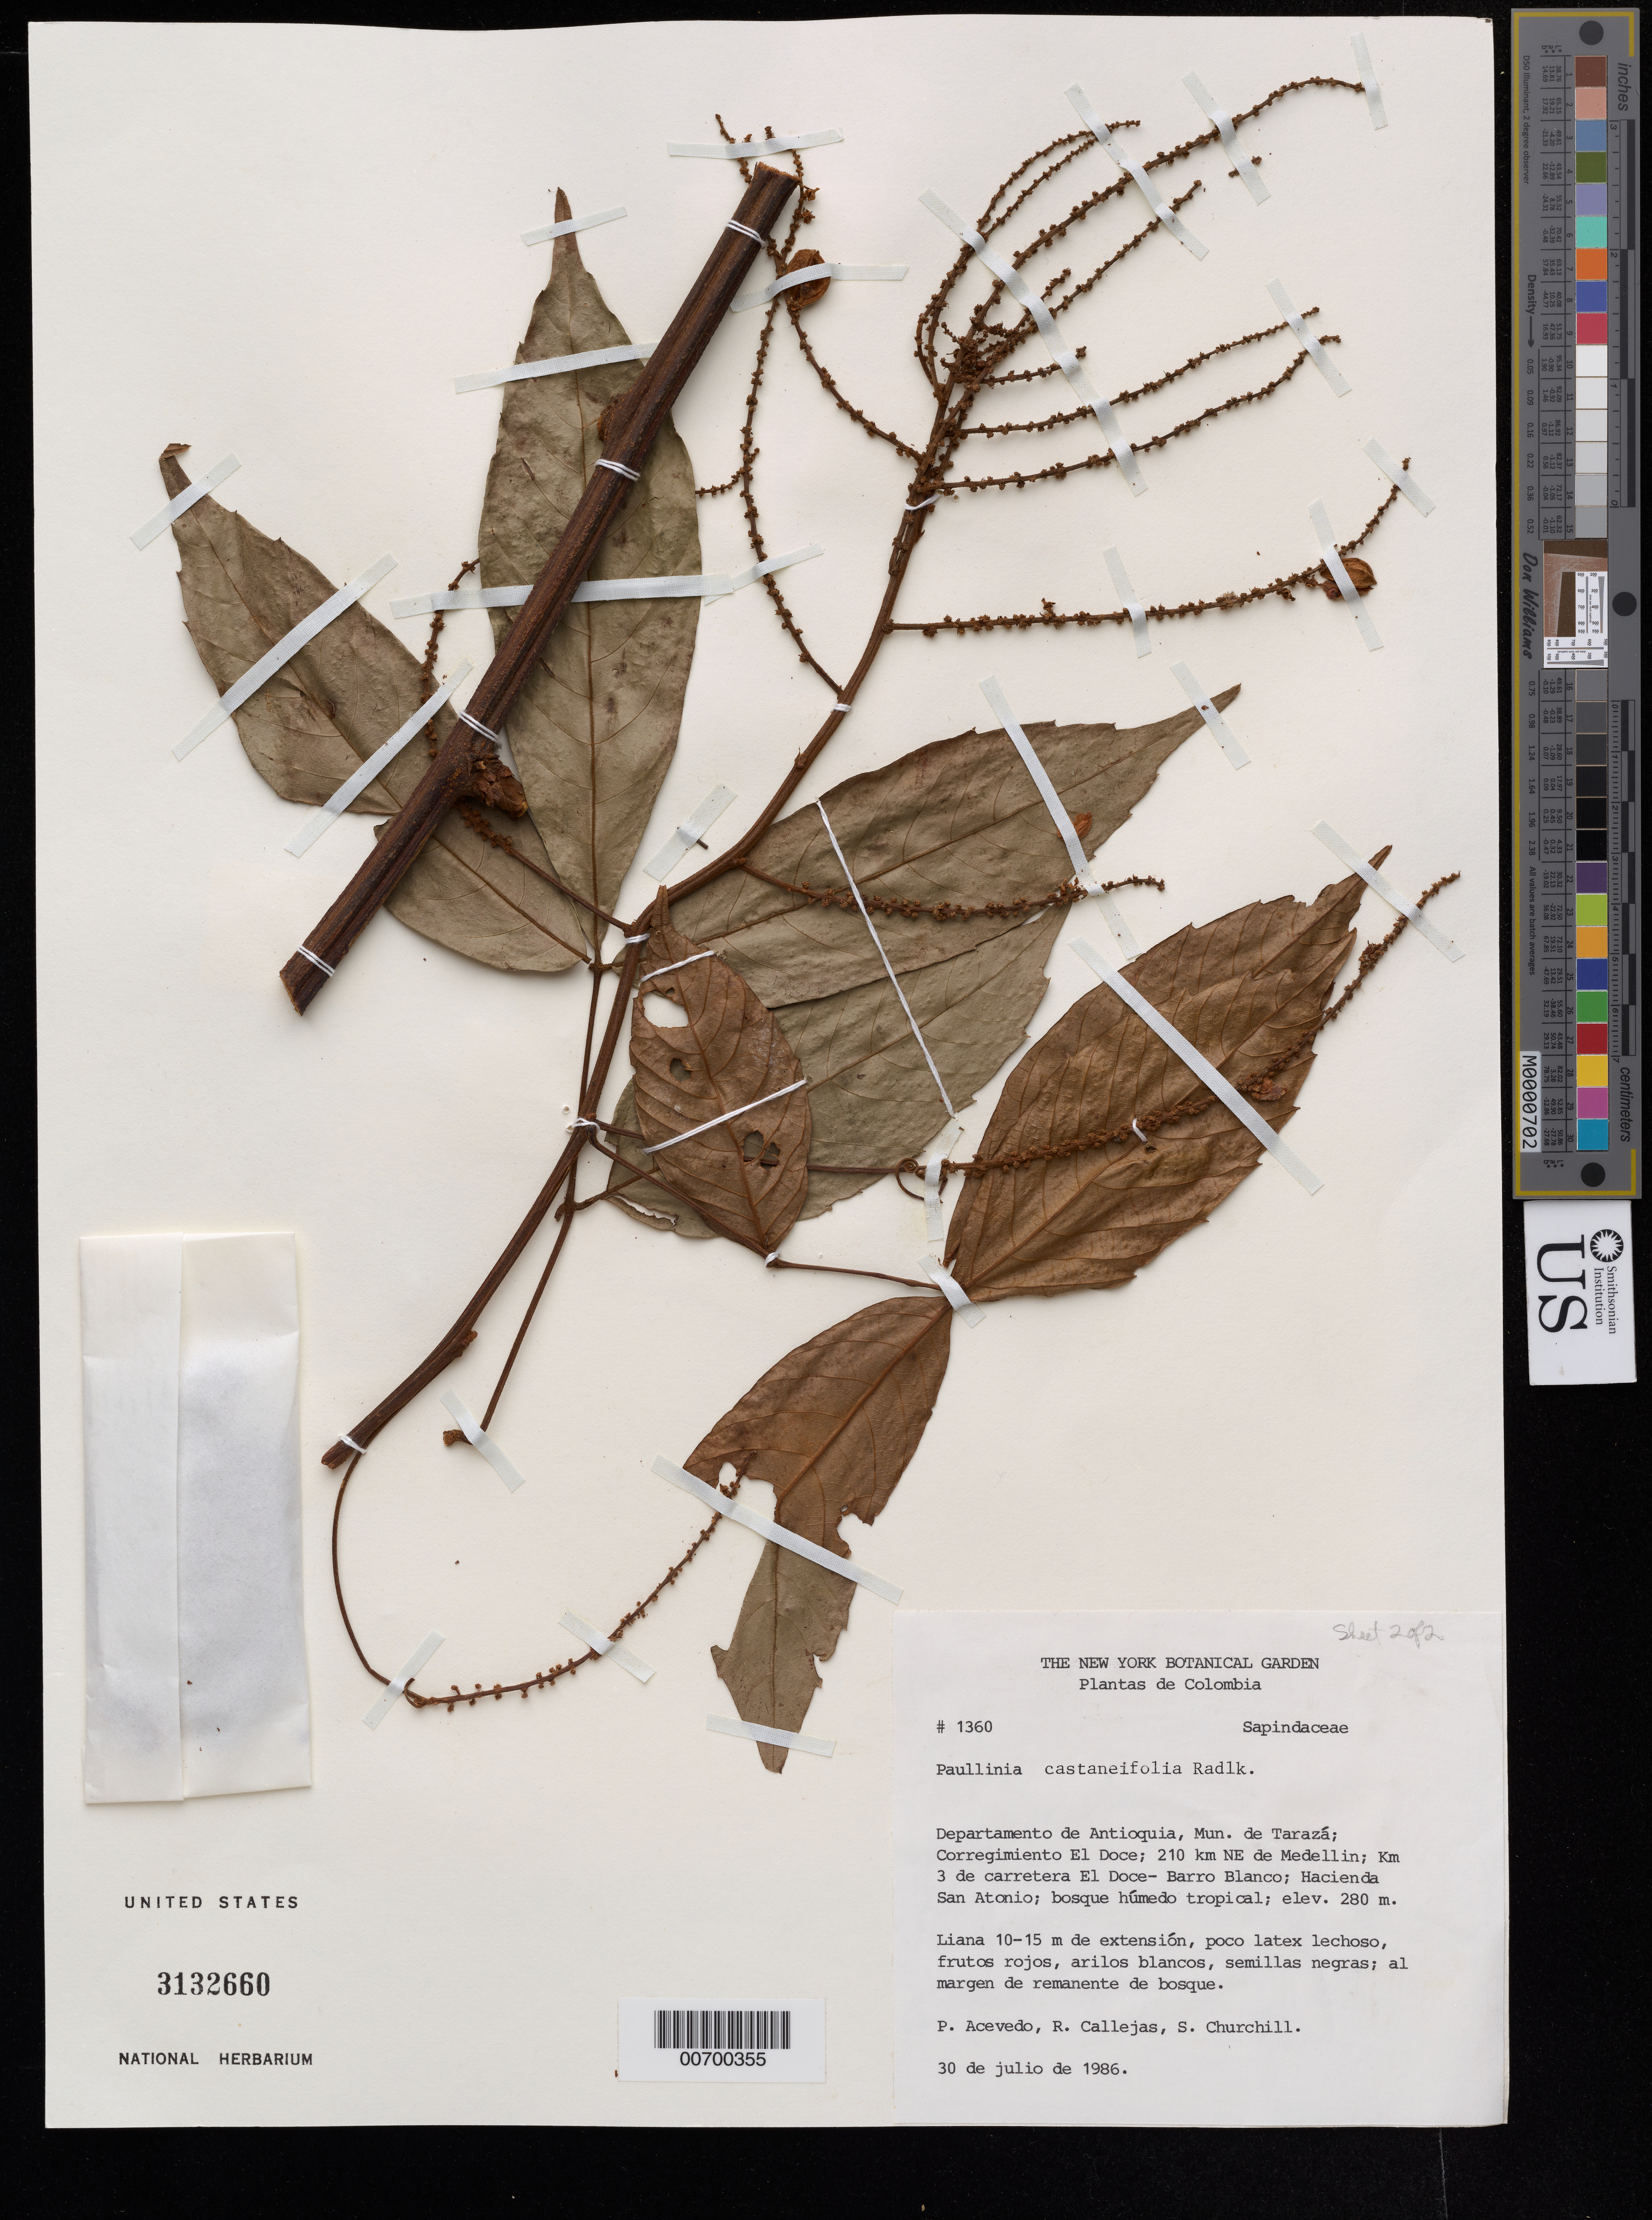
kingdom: Plantae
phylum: Tracheophyta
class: Magnoliopsida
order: Sapindales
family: Sapindaceae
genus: Paullinia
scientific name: Paullinia castaneifolia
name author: Radlk.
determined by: Acevedo-Rodríguez, P., (BOT), Smithsonian Institution - National Museum of Natural History (UNITED STATES)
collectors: P. Acevedo-Rodr., R. Callejas & S. Churchill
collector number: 1360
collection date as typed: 30 Jul 1986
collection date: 1986-07-30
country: Colombia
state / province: Antioquia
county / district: Taraza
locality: Corregimiento El Doce; 210 km norteste de Medellin; km 3 de carretera el Doce a Barro Blanco.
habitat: A orillas de remanente de bosque.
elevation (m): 280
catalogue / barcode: US 3132660